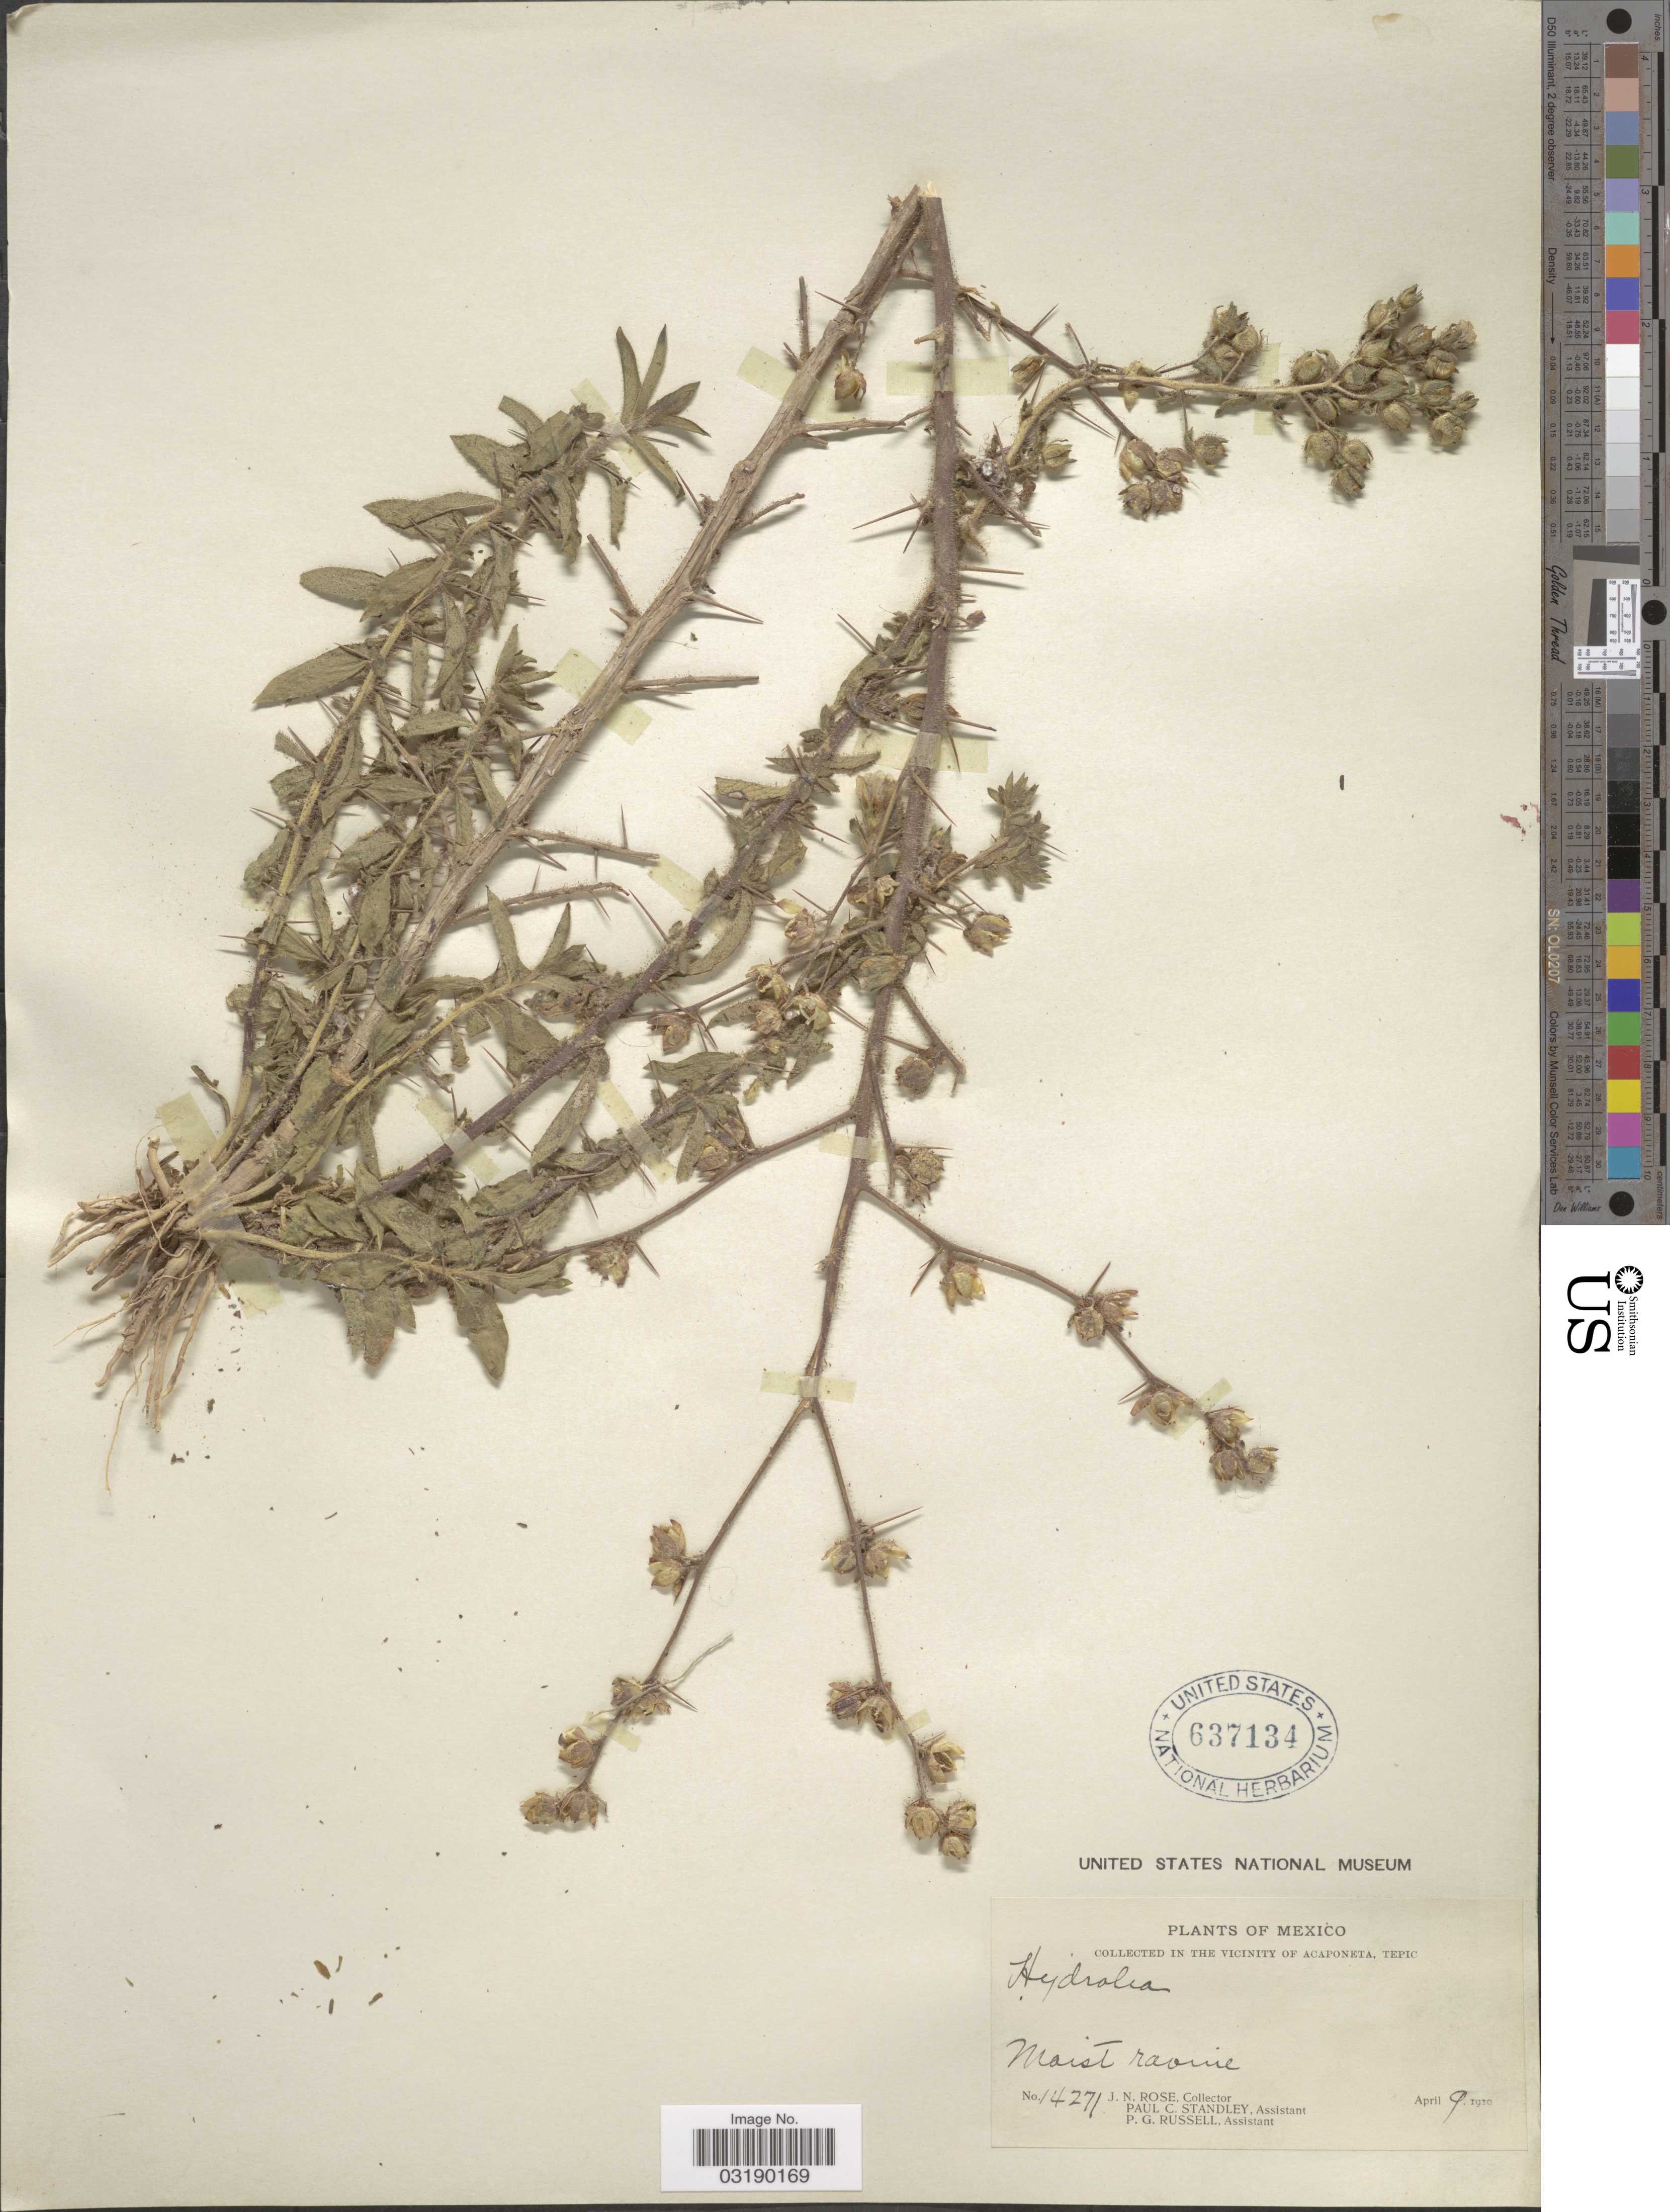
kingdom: Plantae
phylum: Tracheophyta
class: Magnoliopsida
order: Solanales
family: Hydroleaceae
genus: Hydrolea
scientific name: Hydrolea spinosa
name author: L.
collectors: J. N. Rose, P. C. Standley & P. G. Russell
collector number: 14271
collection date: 1910-04-09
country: Mexico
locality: The vicinity of Acaponeta, Tepic.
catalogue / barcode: US 637134